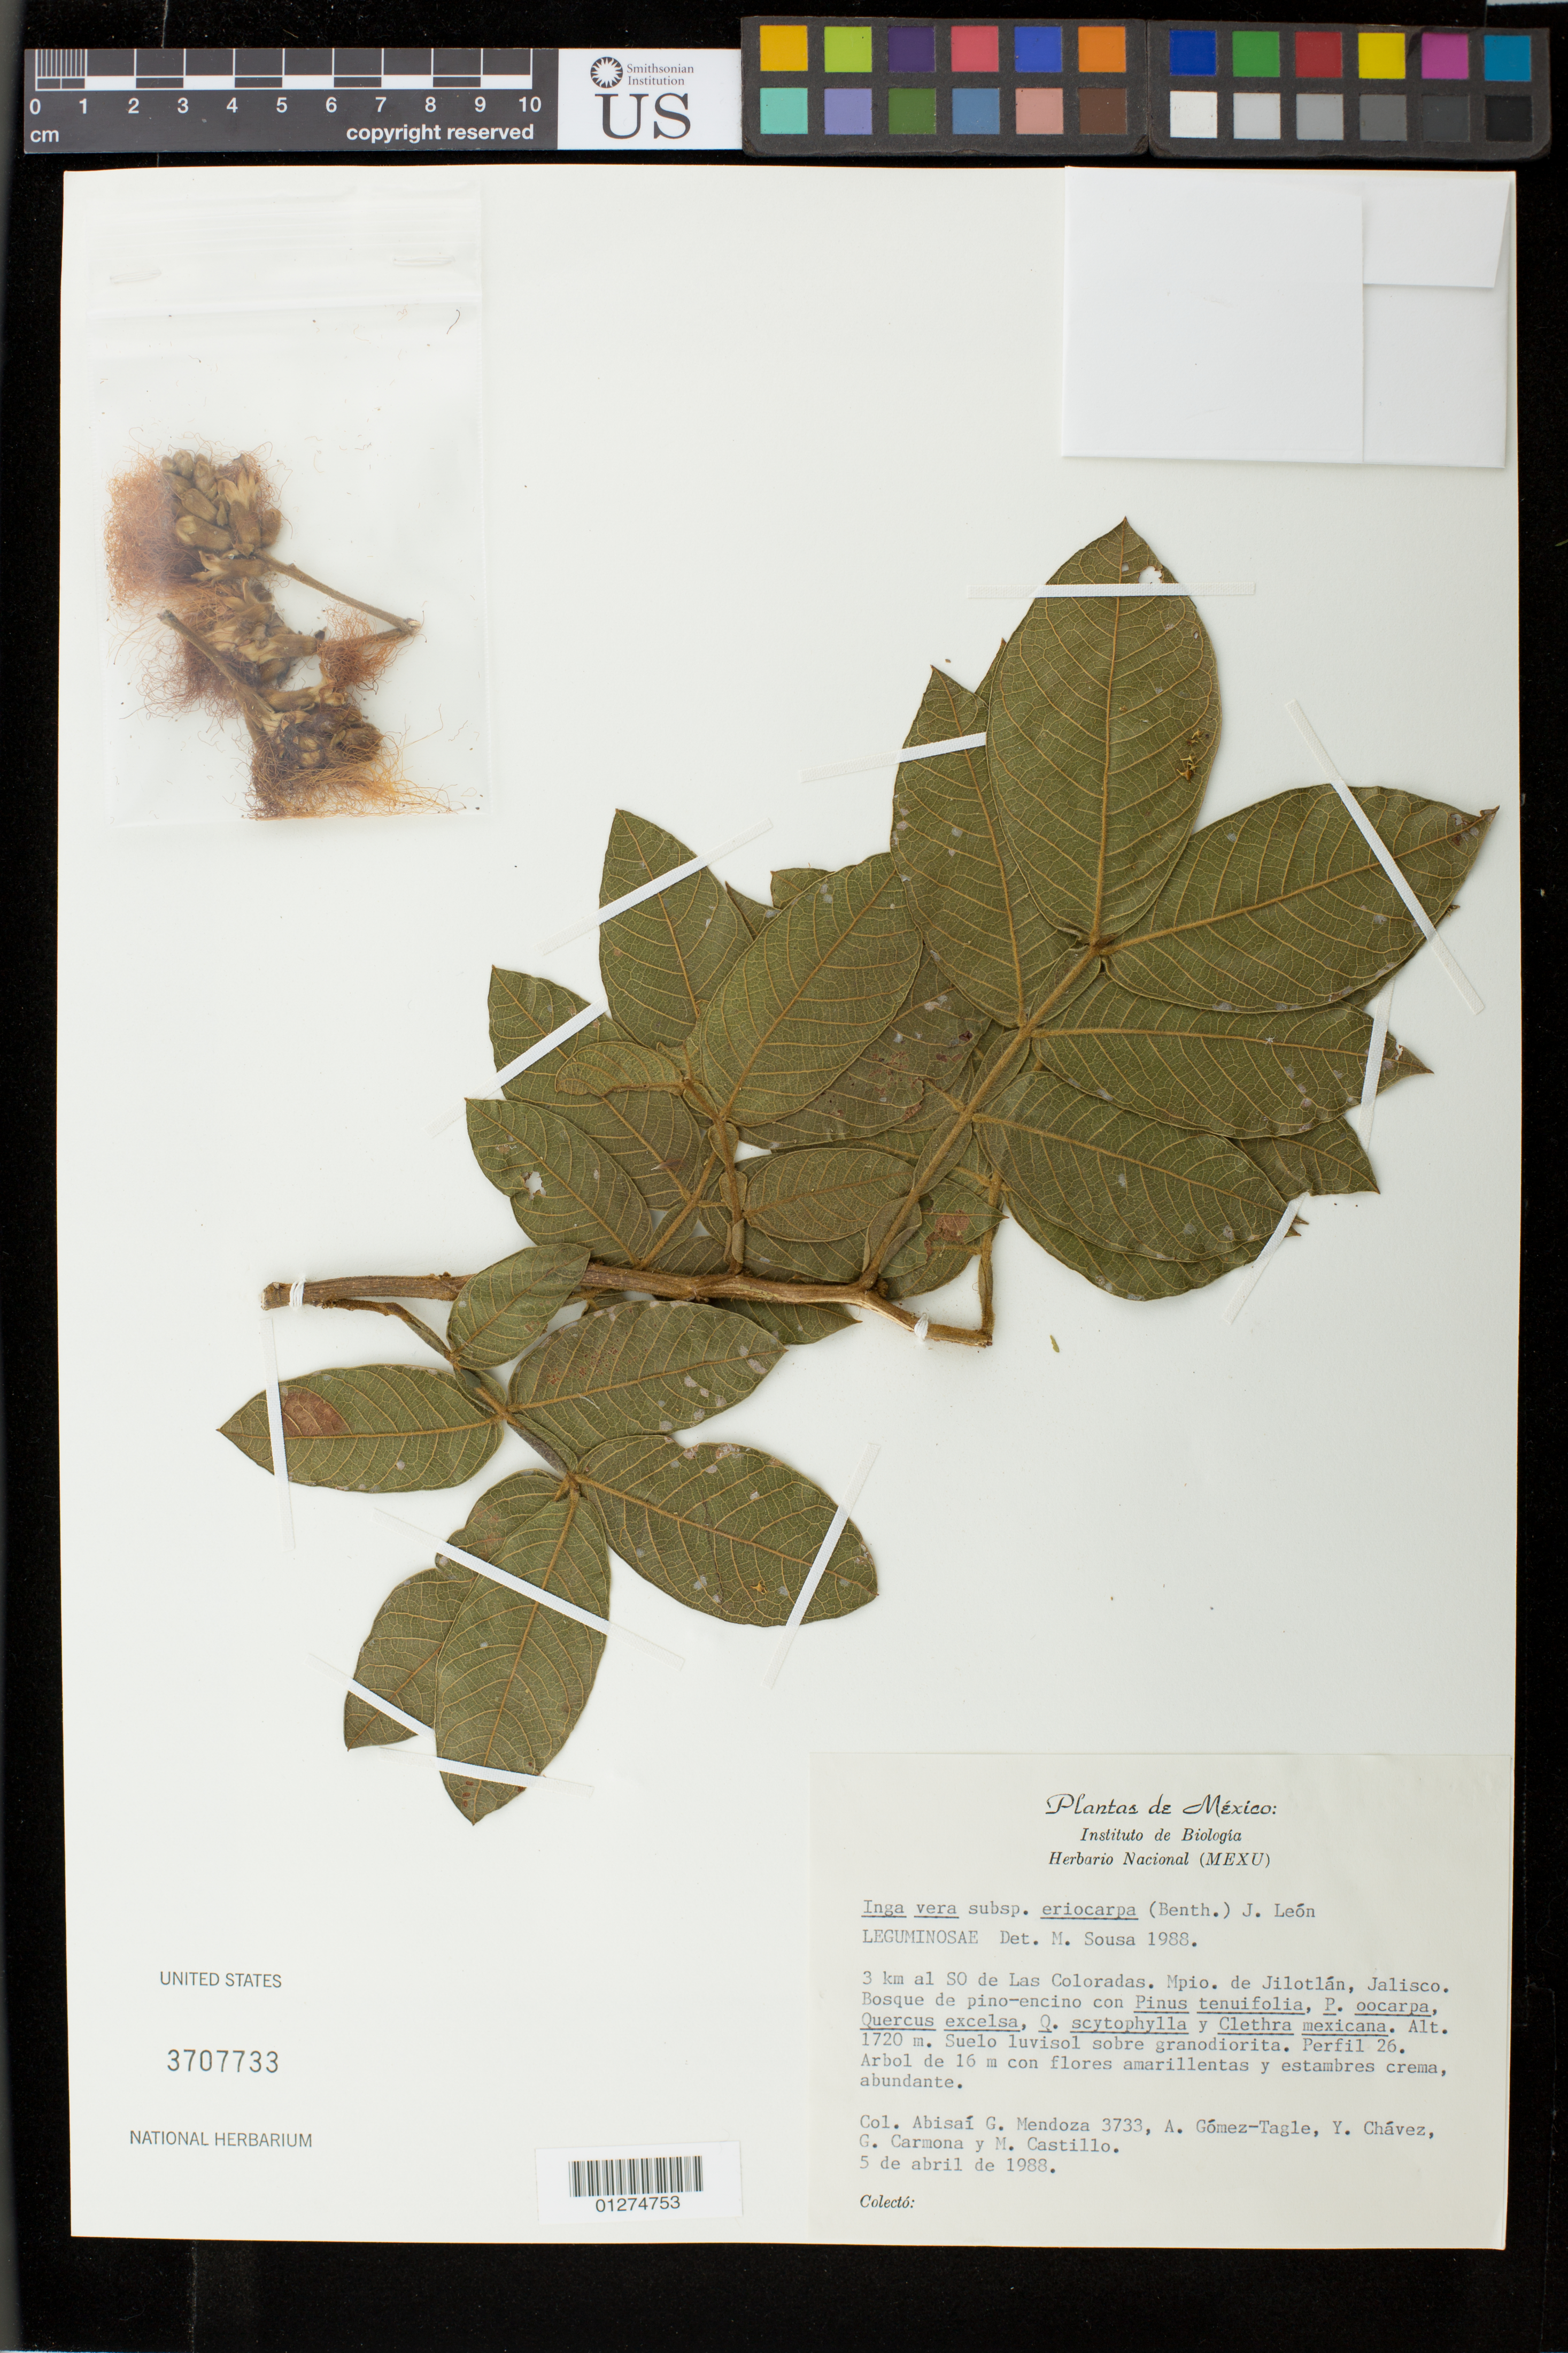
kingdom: Plantae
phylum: Tracheophyta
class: Magnoliopsida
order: Fabales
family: Fabaceae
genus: Inga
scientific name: Inga vera subsp. eriocarpa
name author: (Benth.) J. León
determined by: Sousa, M.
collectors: A. García-Mendoza, A. Gómez-Tagle, Y. Chávez, G. Carmona & M. Castillo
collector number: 3733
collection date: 1988-04-05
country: Mexico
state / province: Jalisco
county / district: Jilotlán de los Dolores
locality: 3 km al SO de Las Coloradas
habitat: bosque de pino-encino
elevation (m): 1720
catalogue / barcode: US 3707733